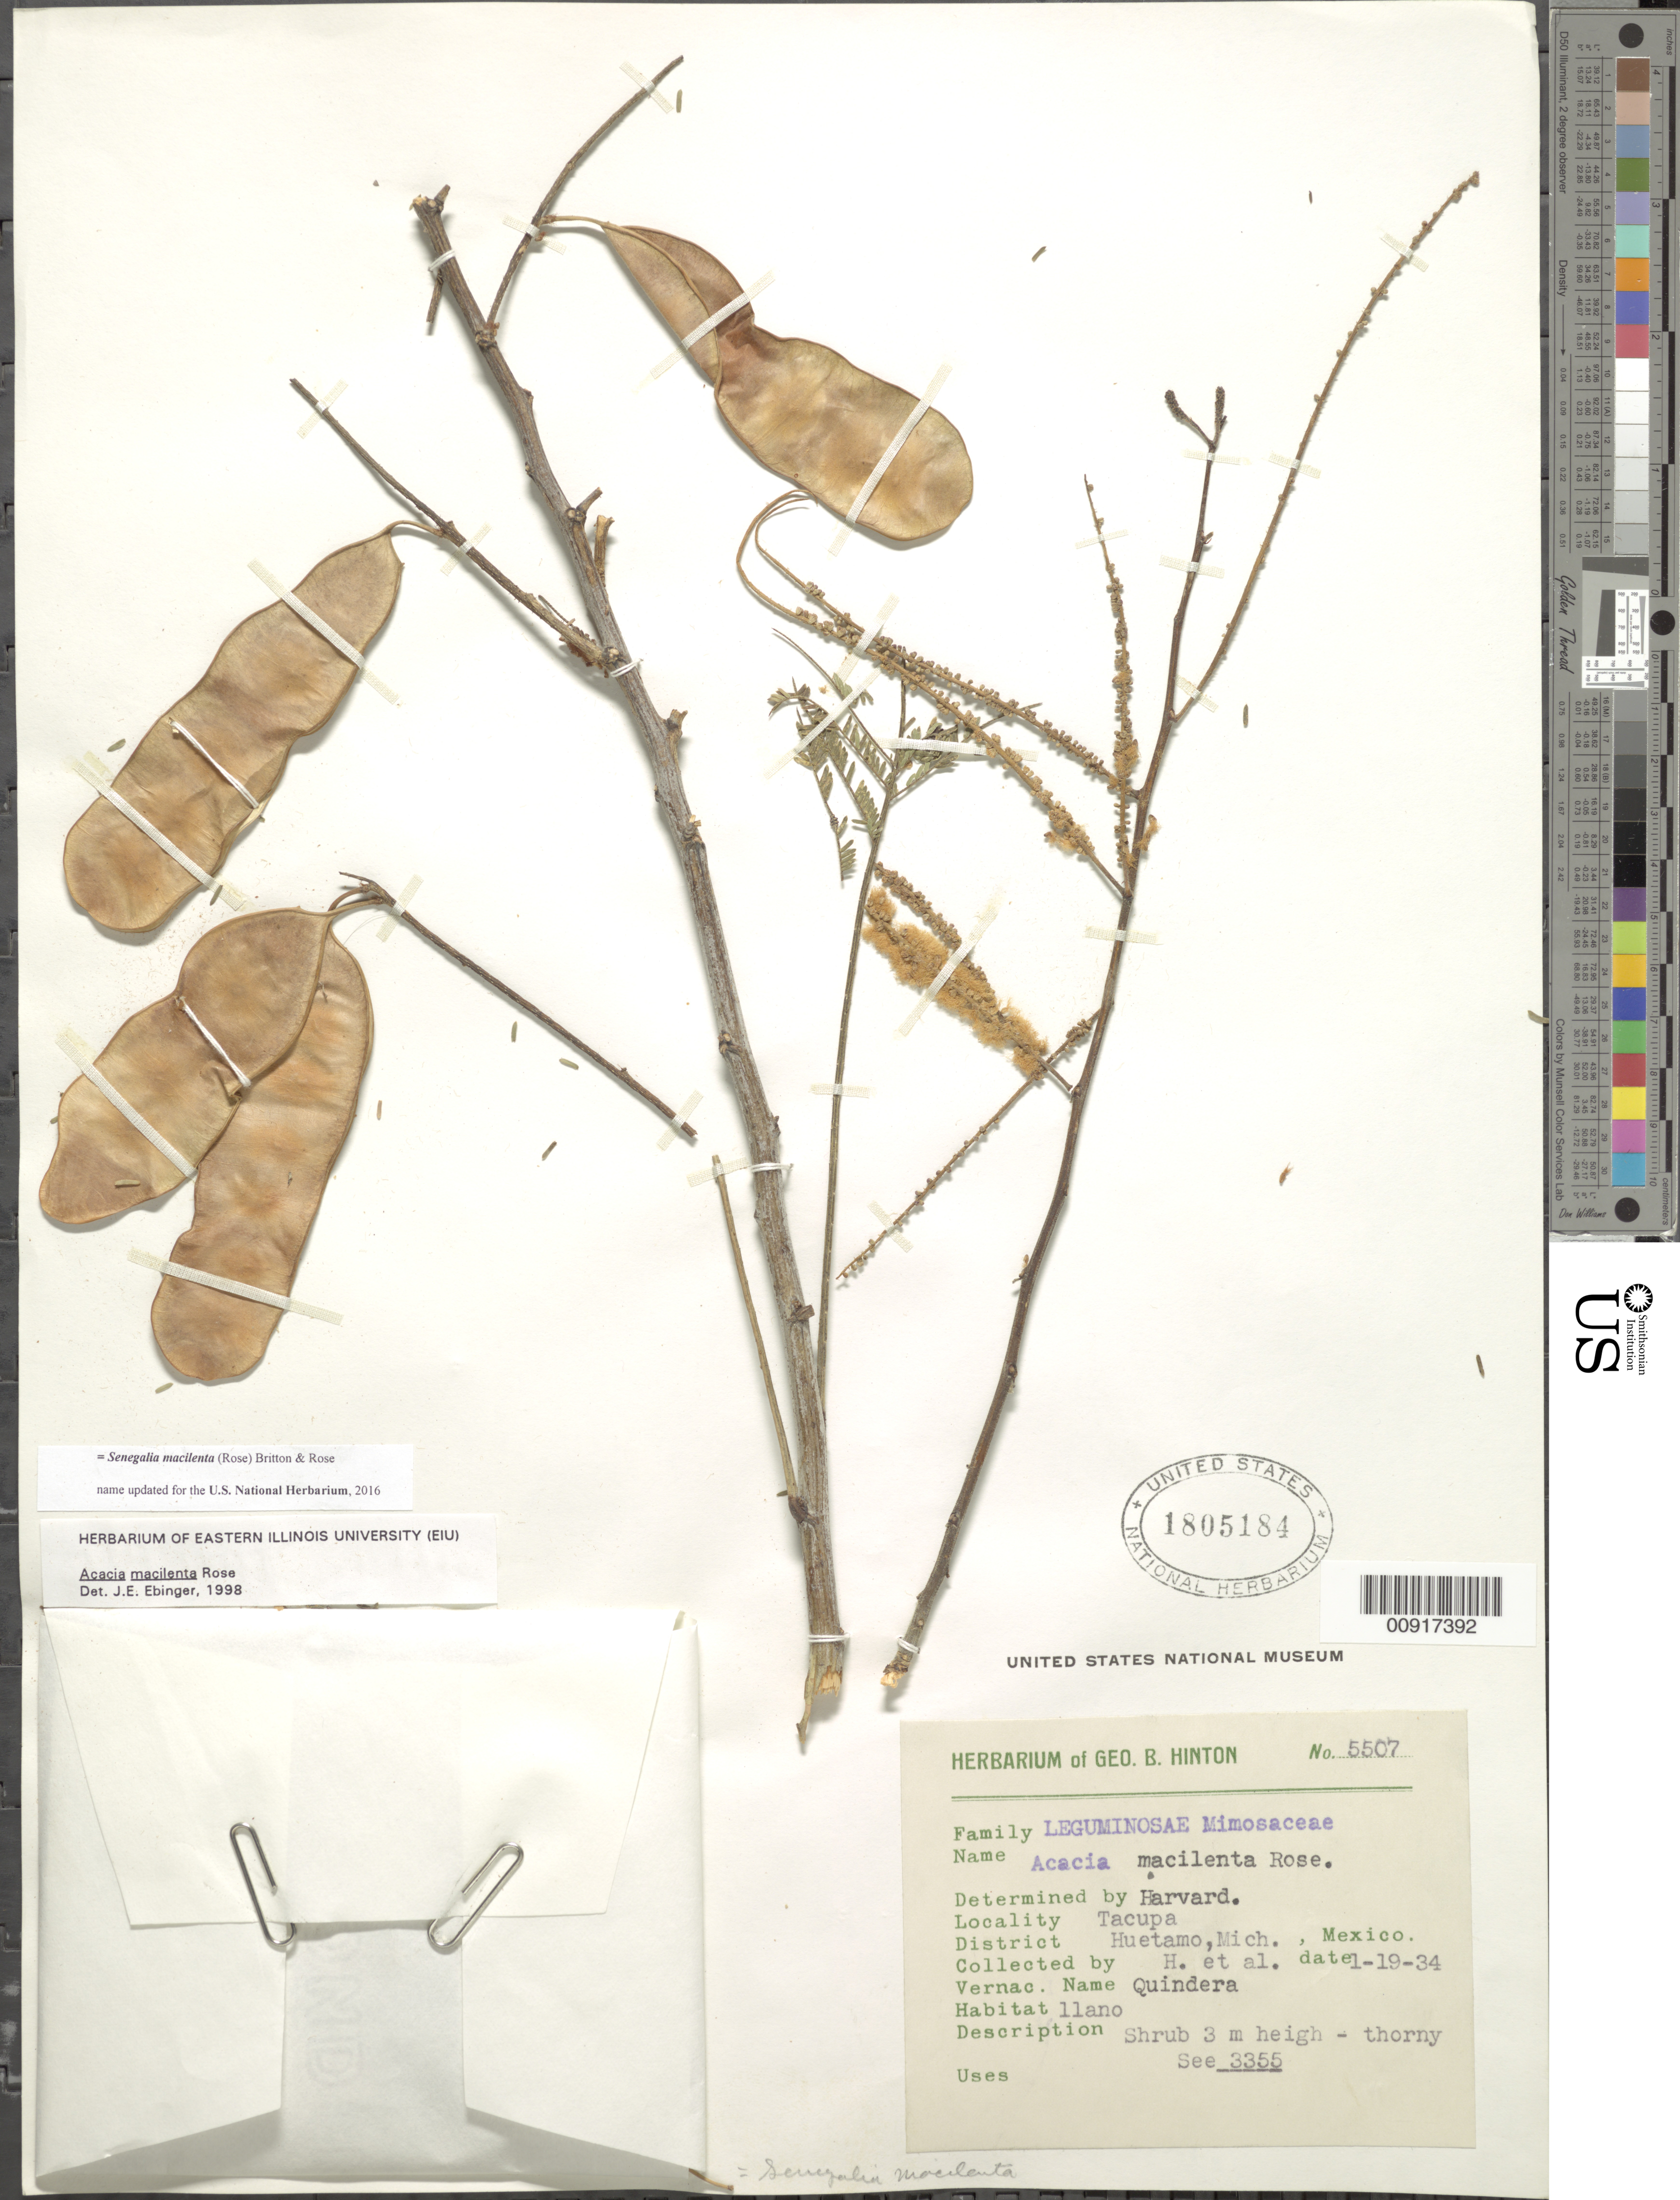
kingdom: Plantae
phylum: Tracheophyta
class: Magnoliopsida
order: Fabales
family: Fabaceae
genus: Senegalia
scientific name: Senegalia macilenta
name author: (Rose) Britton & Rose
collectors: G. B. Hinton & et al.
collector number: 5507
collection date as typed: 19 Jan 1934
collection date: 1934-01-19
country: Mexico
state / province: Michoacán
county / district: Huetamo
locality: Tacupa, District Huetamo, Michoacán.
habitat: Llano.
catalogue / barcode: US 1805184